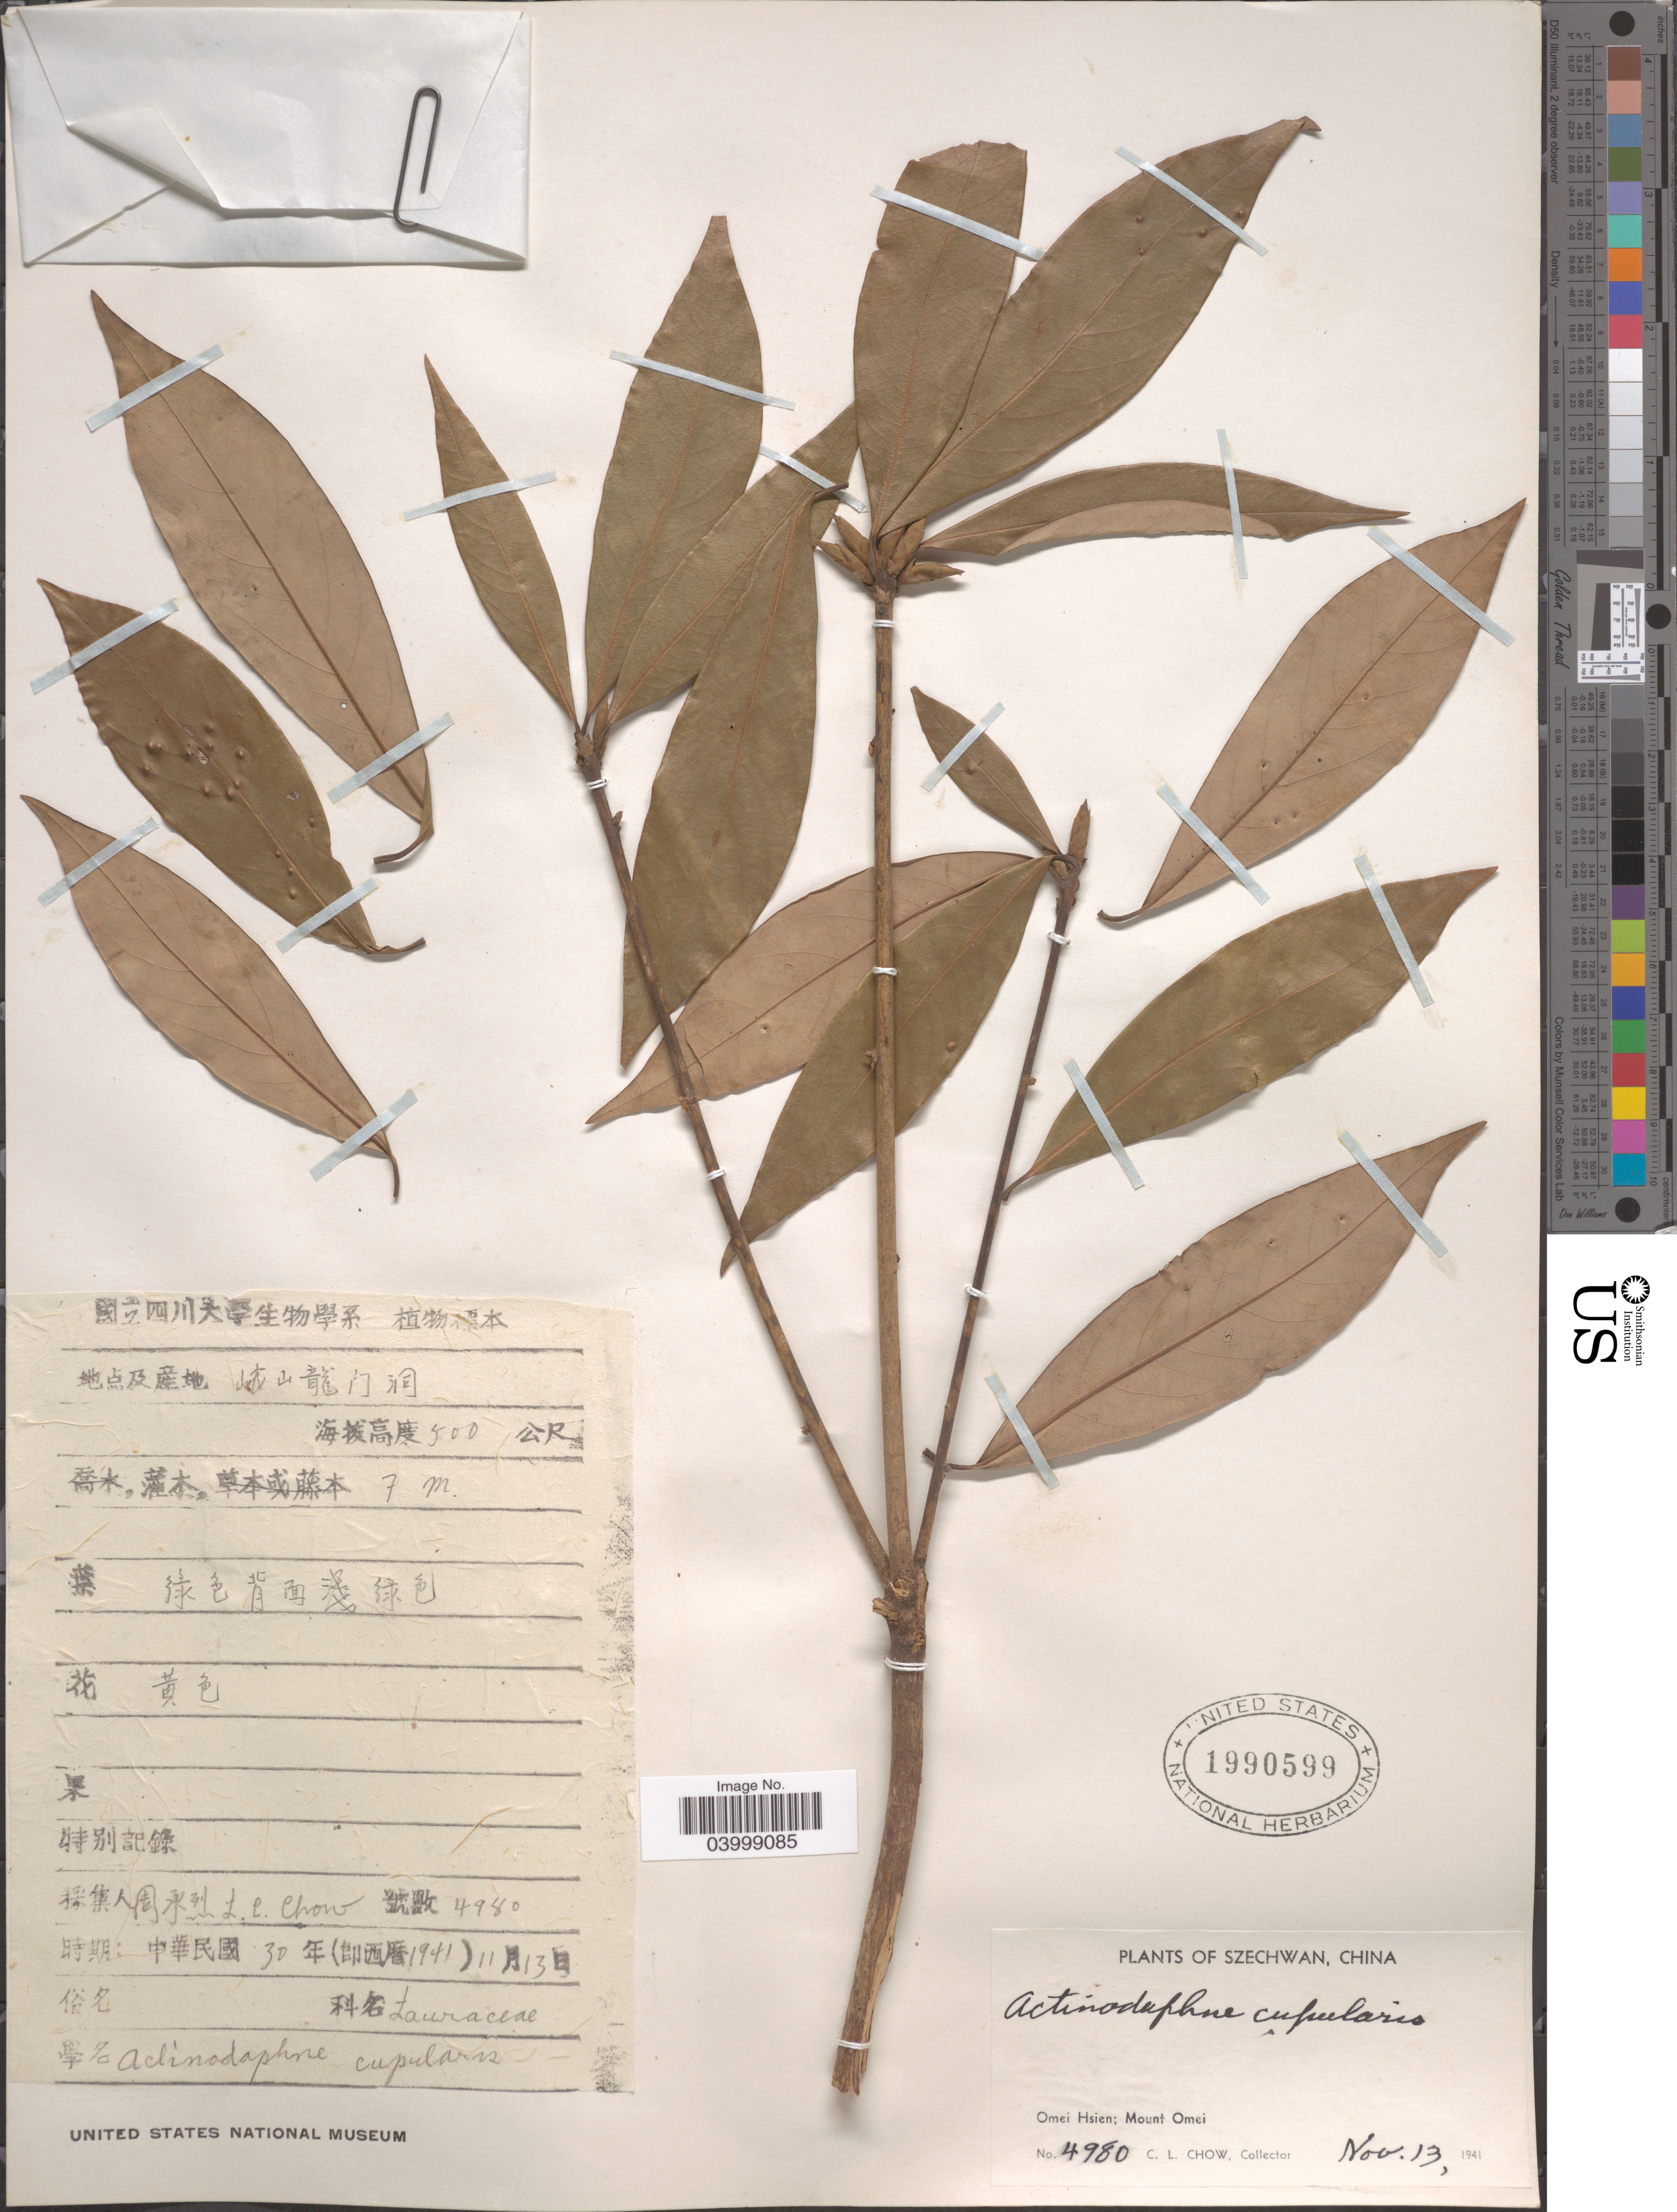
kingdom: Plantae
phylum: Tracheophyta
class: Magnoliopsida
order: Laurales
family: Lauraceae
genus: Actinodaphne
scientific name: Actinodaphne cupularis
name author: (Hemsl.) Gamble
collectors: C. Chow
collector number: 4980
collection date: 1941-11-13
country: China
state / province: Sichuan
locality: Szechwan. Omei Hsien; Mount Omei.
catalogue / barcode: US 1990599